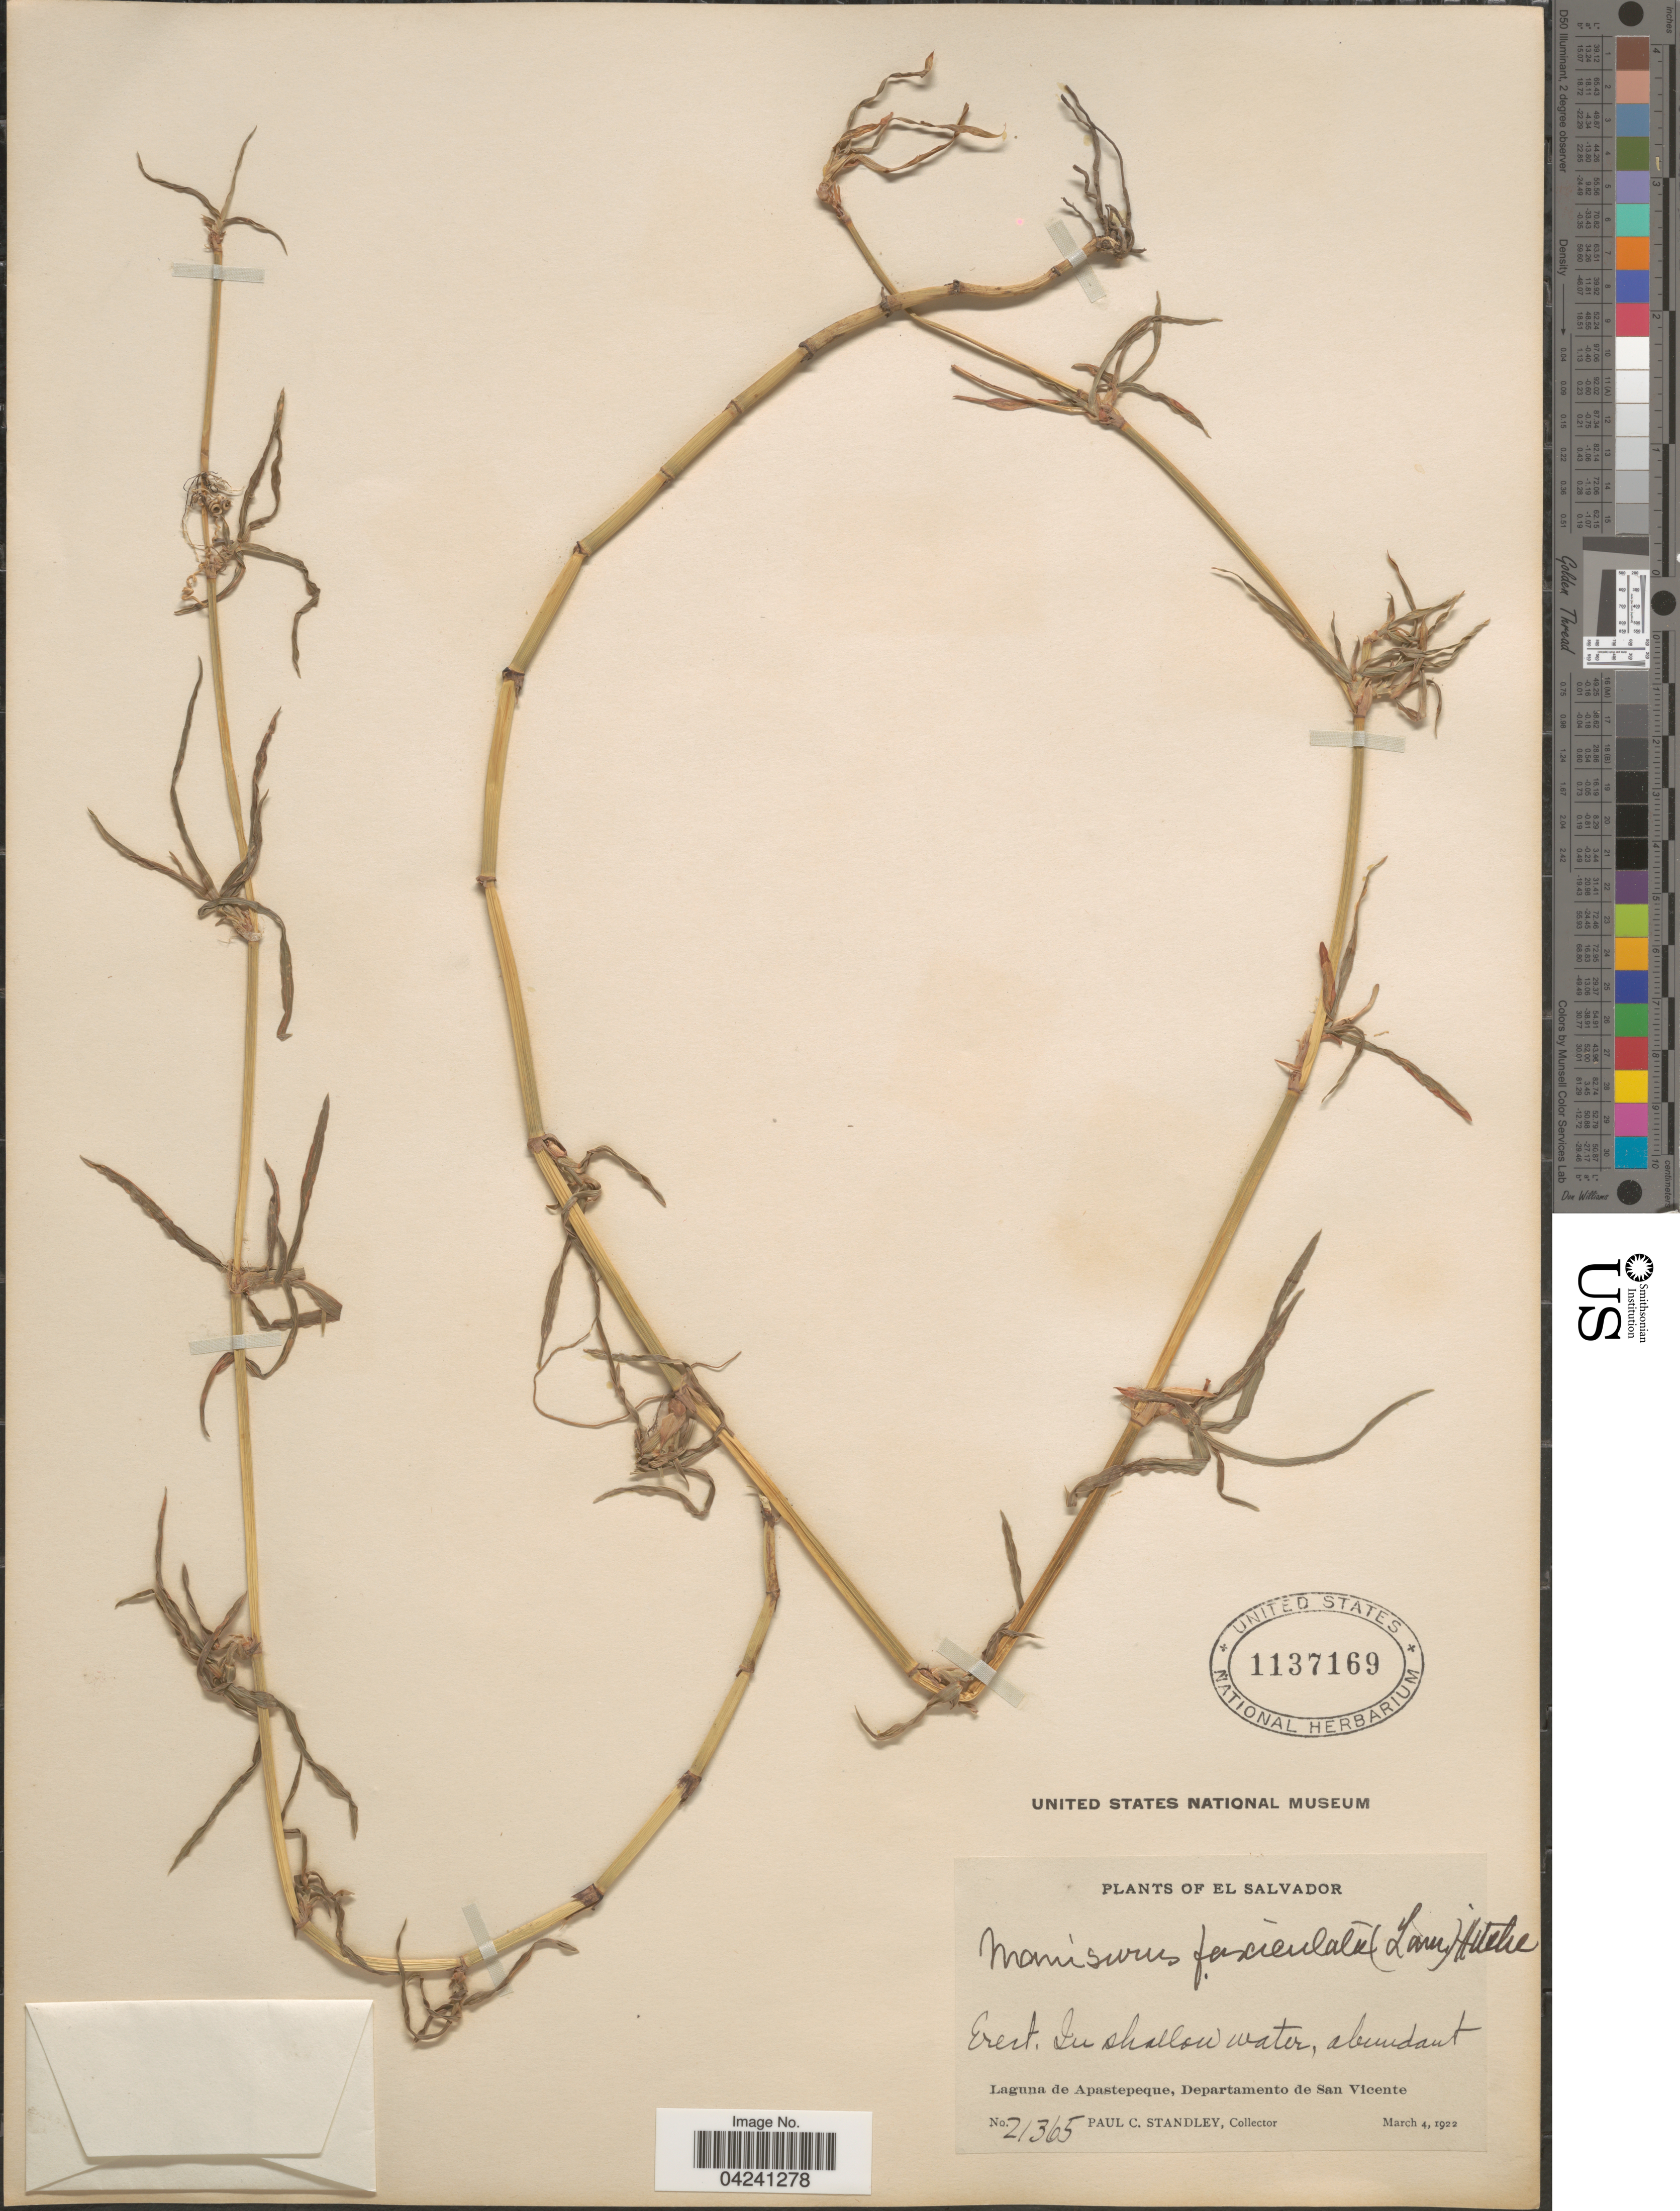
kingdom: Plantae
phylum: Tracheophyta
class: Liliopsida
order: Poales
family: Poaceae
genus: Hemarthria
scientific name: Hemarthria altissima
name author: (Poir.) Stapf & C. E. Hubb.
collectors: P. C. Standley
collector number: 21365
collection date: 1922-03-04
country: El Salvador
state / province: San Vincente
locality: Laguna de Apastepeque, Departamento de San Vicente.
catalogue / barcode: US 1137169